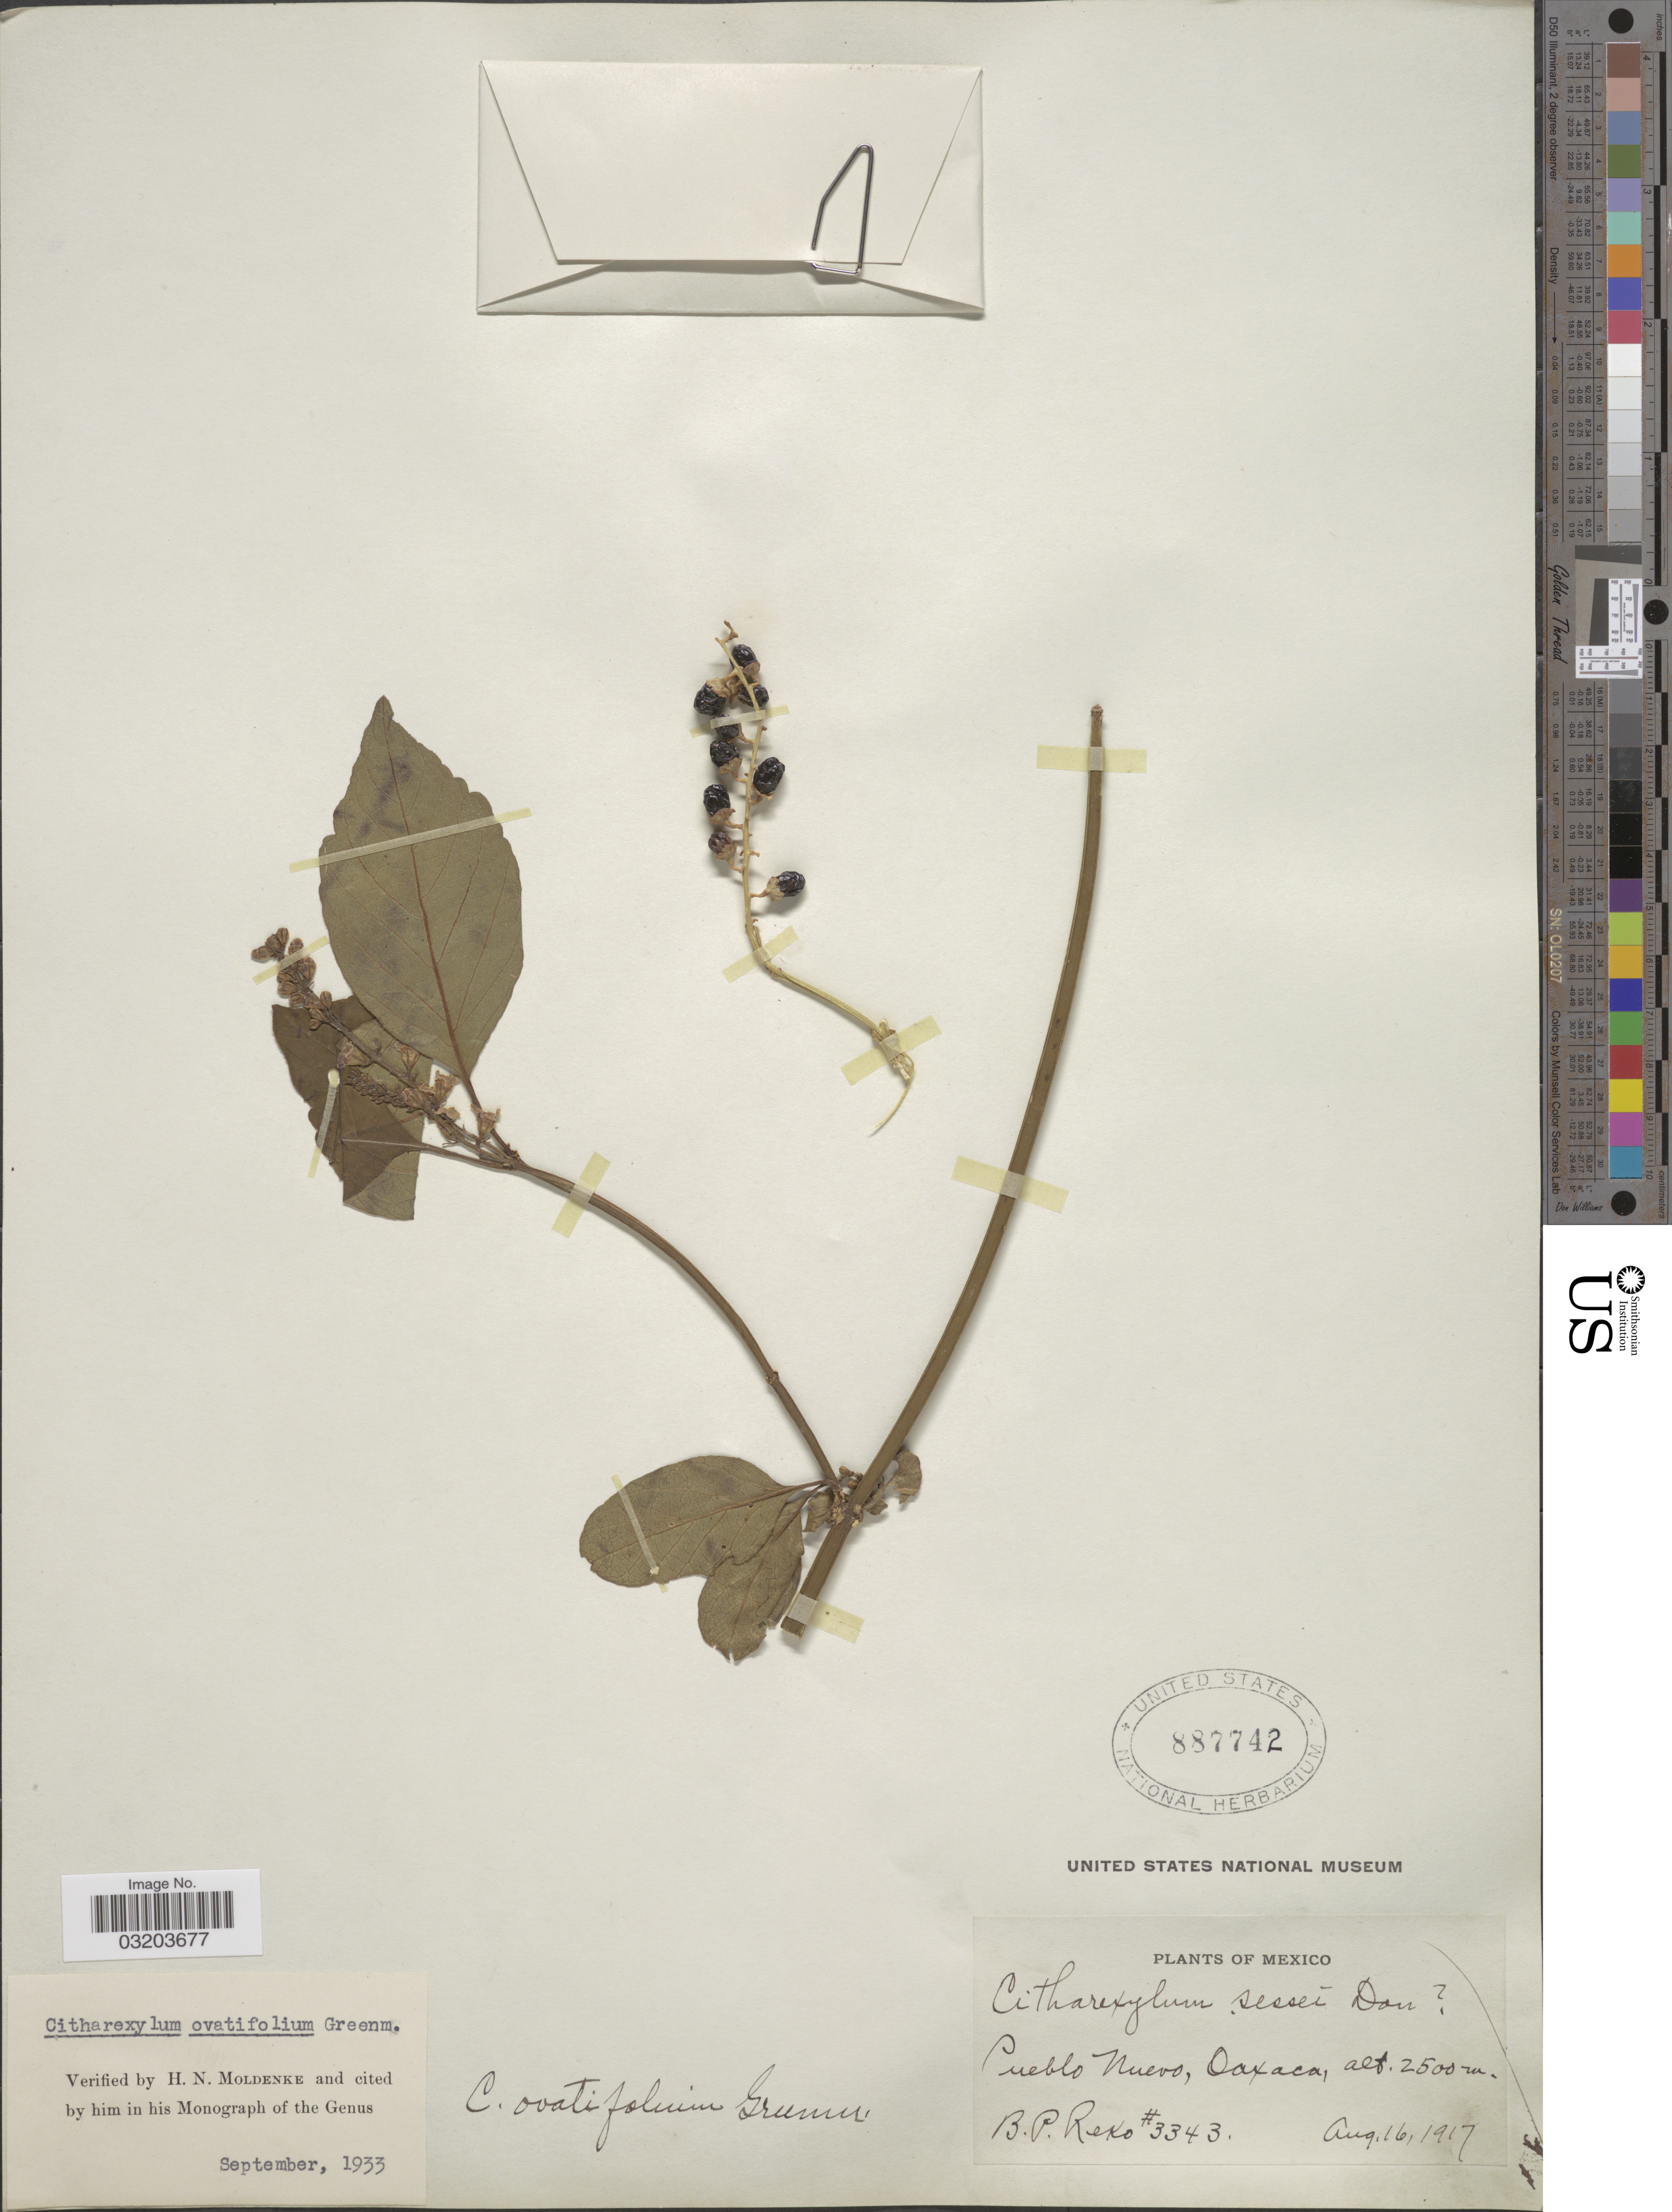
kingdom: Plantae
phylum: Tracheophyta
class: Magnoliopsida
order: Lamiales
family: Verbenaceae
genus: Citharexylum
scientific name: Citharexylum ovatifolium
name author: Greenm.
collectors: B. P. Reko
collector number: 3343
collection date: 1917-08-16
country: Mexico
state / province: Oaxaca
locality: Pueblo Nuevo.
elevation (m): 2500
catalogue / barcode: US 887742